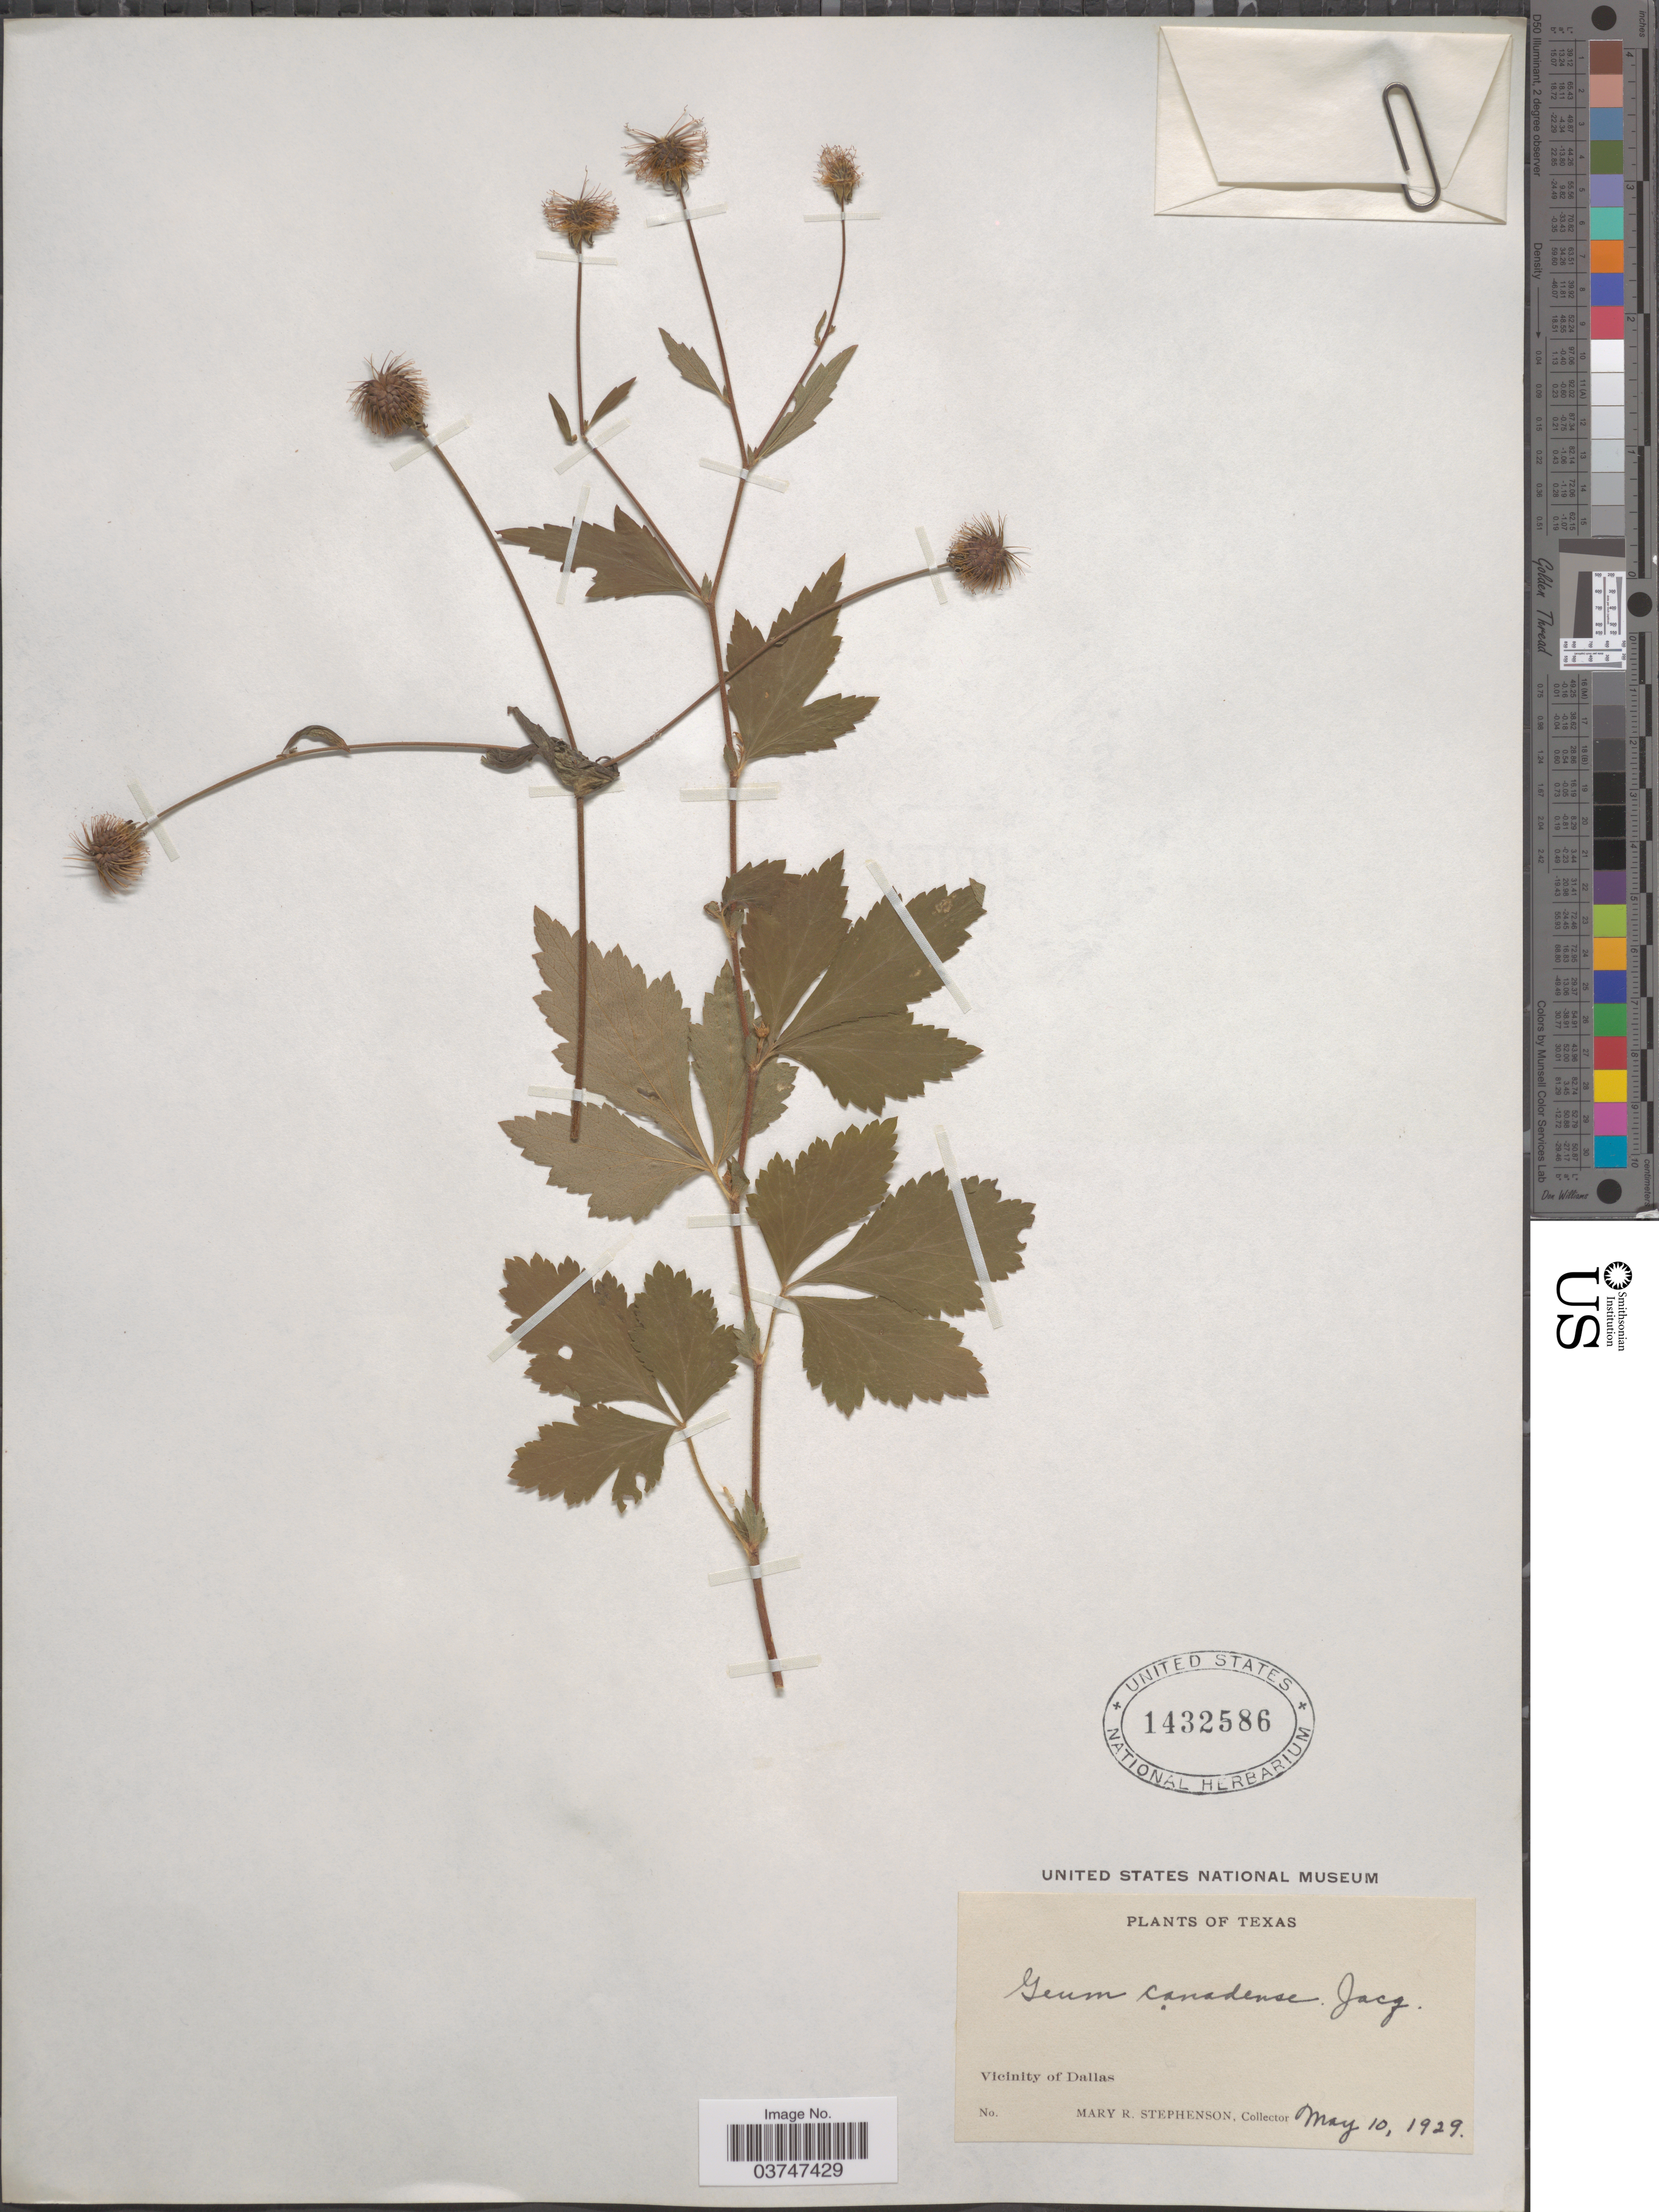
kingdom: Plantae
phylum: Tracheophyta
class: Magnoliopsida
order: Rosales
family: Rosaceae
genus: Geum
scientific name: Geum canadense var. camporum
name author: (Rydb.) Fernald & Weath.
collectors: M. Stephenson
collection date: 1929-05-10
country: United States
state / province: Texas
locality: Vicinity of Dallas.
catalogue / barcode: US 1432586